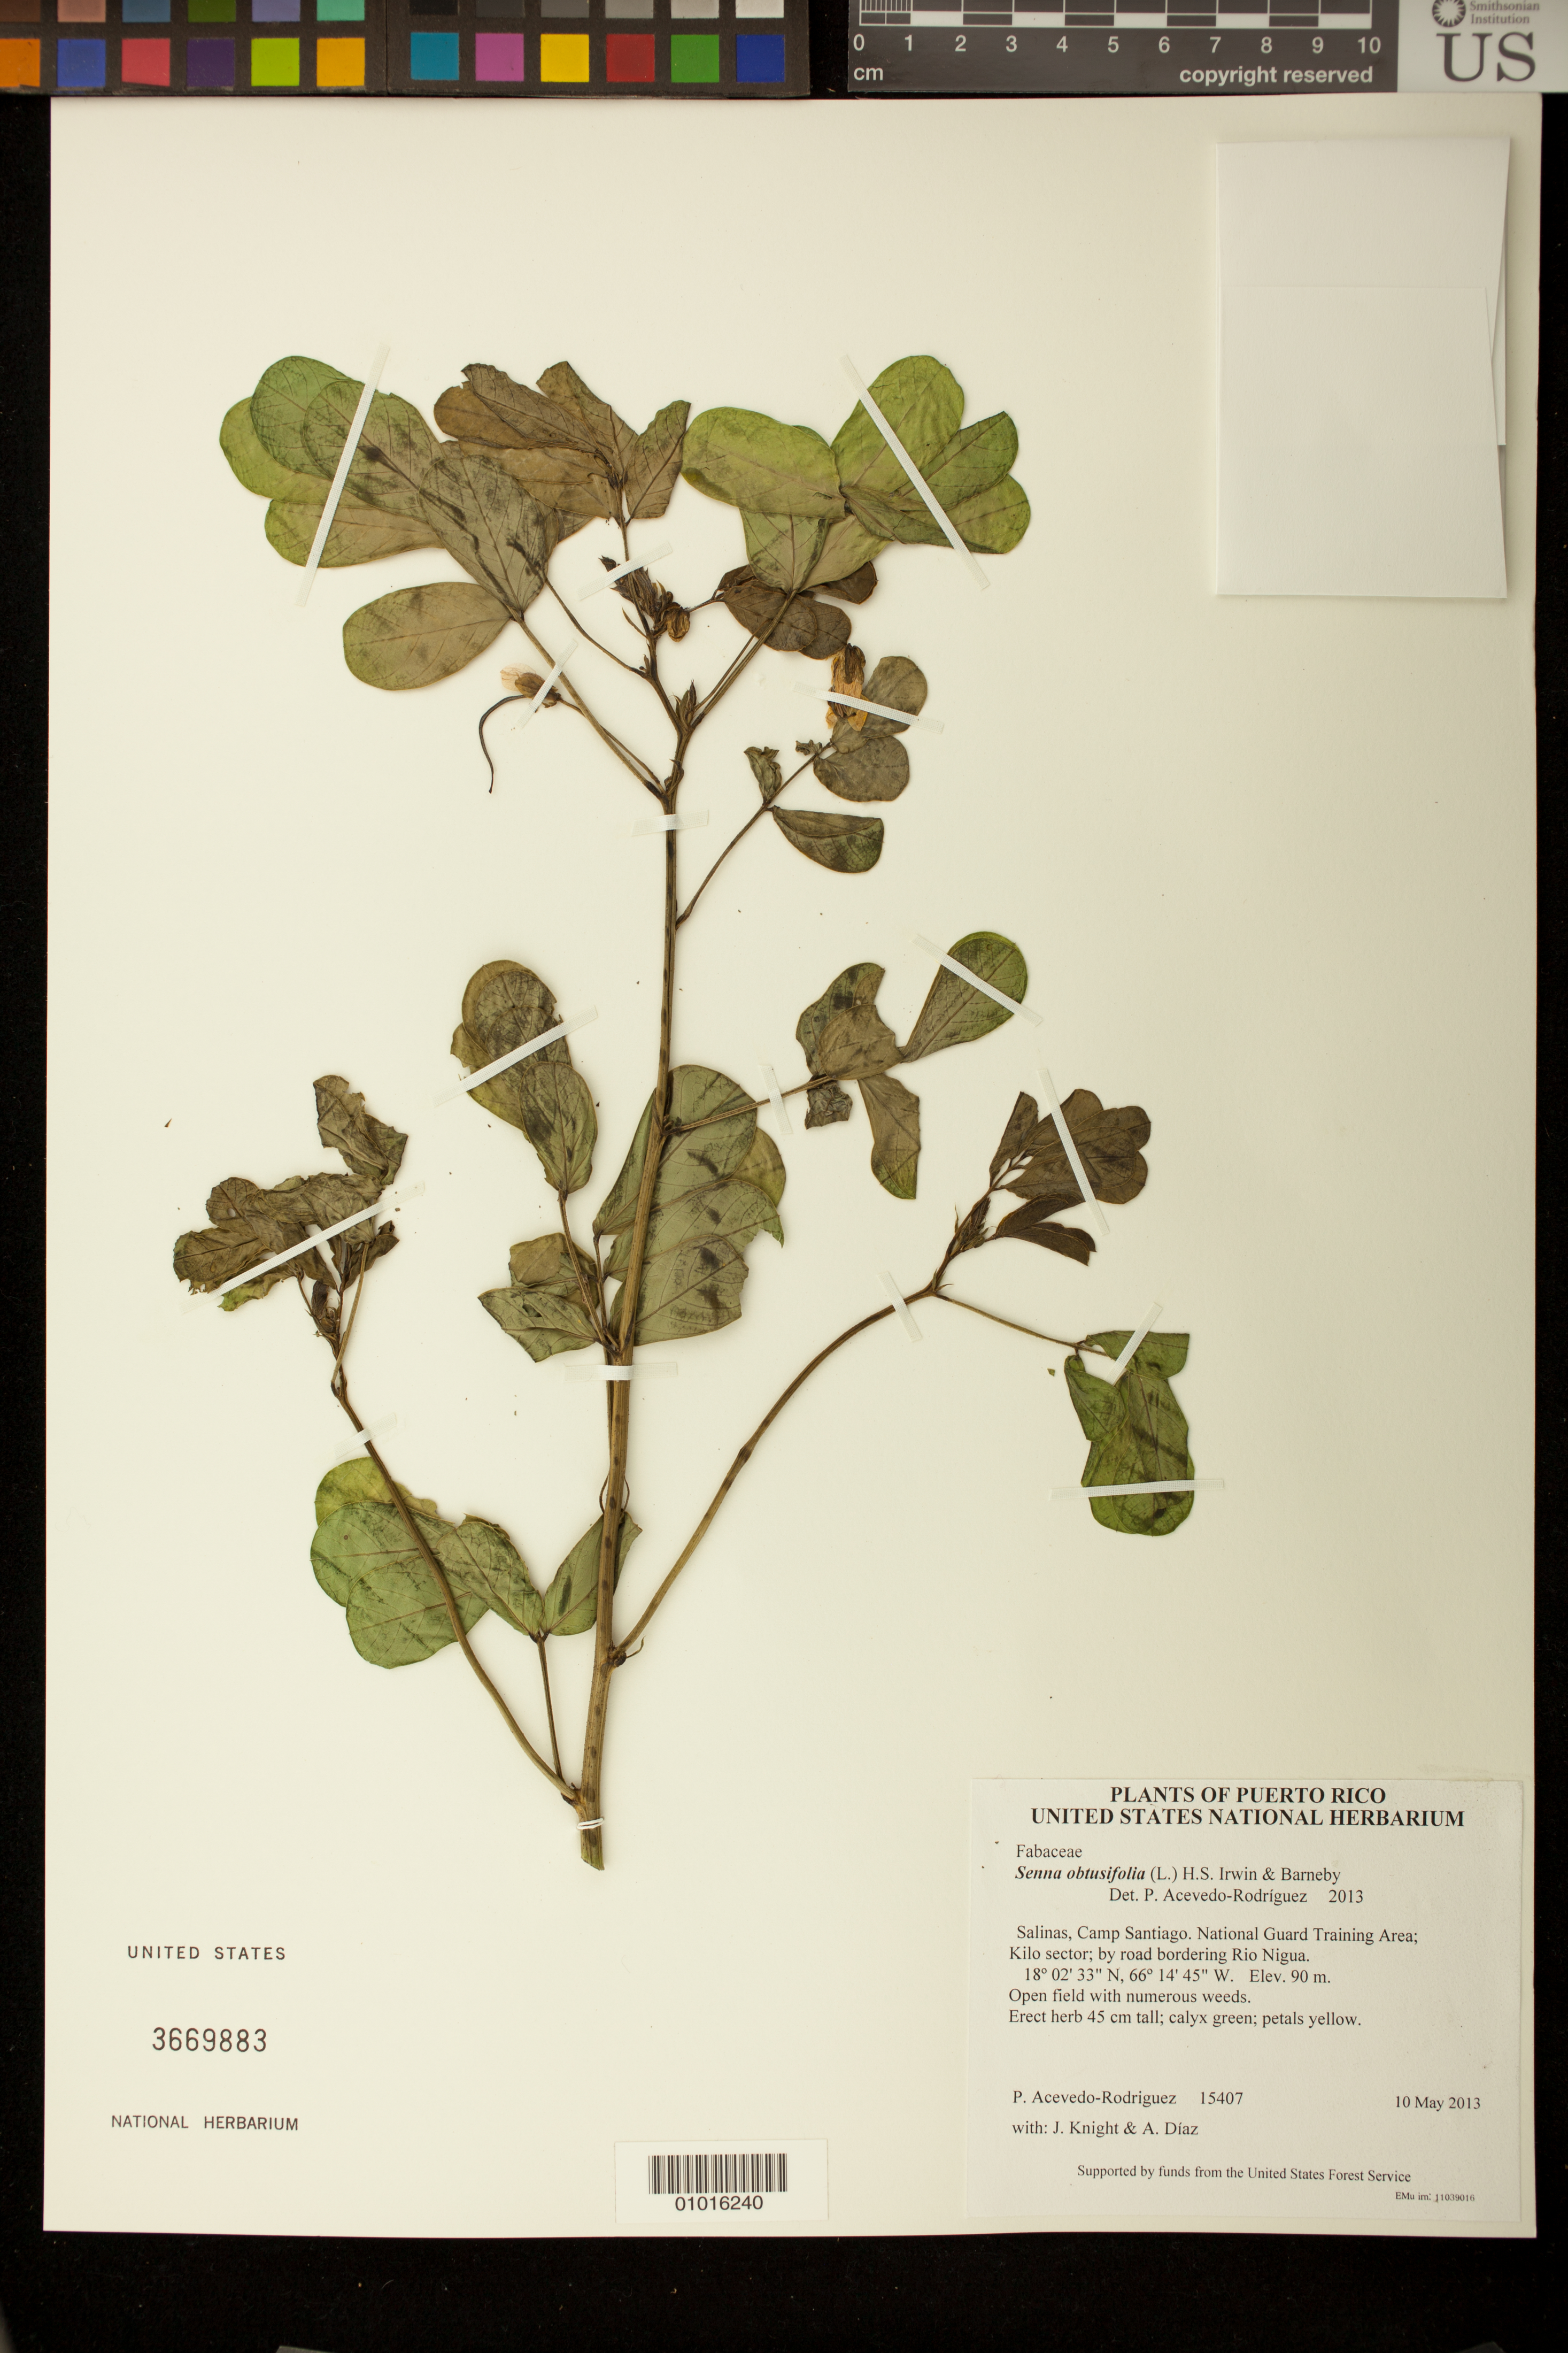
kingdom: Plantae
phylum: Tracheophyta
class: Magnoliopsida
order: Fabales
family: Fabaceae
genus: Senna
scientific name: Senna obtusifolia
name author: (L.) H.S. Irwin & Barneby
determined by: Acevedo-Rodríguez, P., (BOT), Smithsonian Institution - National Museum of Natural History (UNITED STATES)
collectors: P. Acevedo-Rodr., J. Knight & A. Díaz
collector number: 15407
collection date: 2013-05-10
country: Puerto Rico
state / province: Salinas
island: Puerto Rico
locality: Camp Santiago. National Guard Training Area; Kilo sector; by road bordering Rio Nigua.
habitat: Open field with numerous weeds.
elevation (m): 90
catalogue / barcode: US 3669883